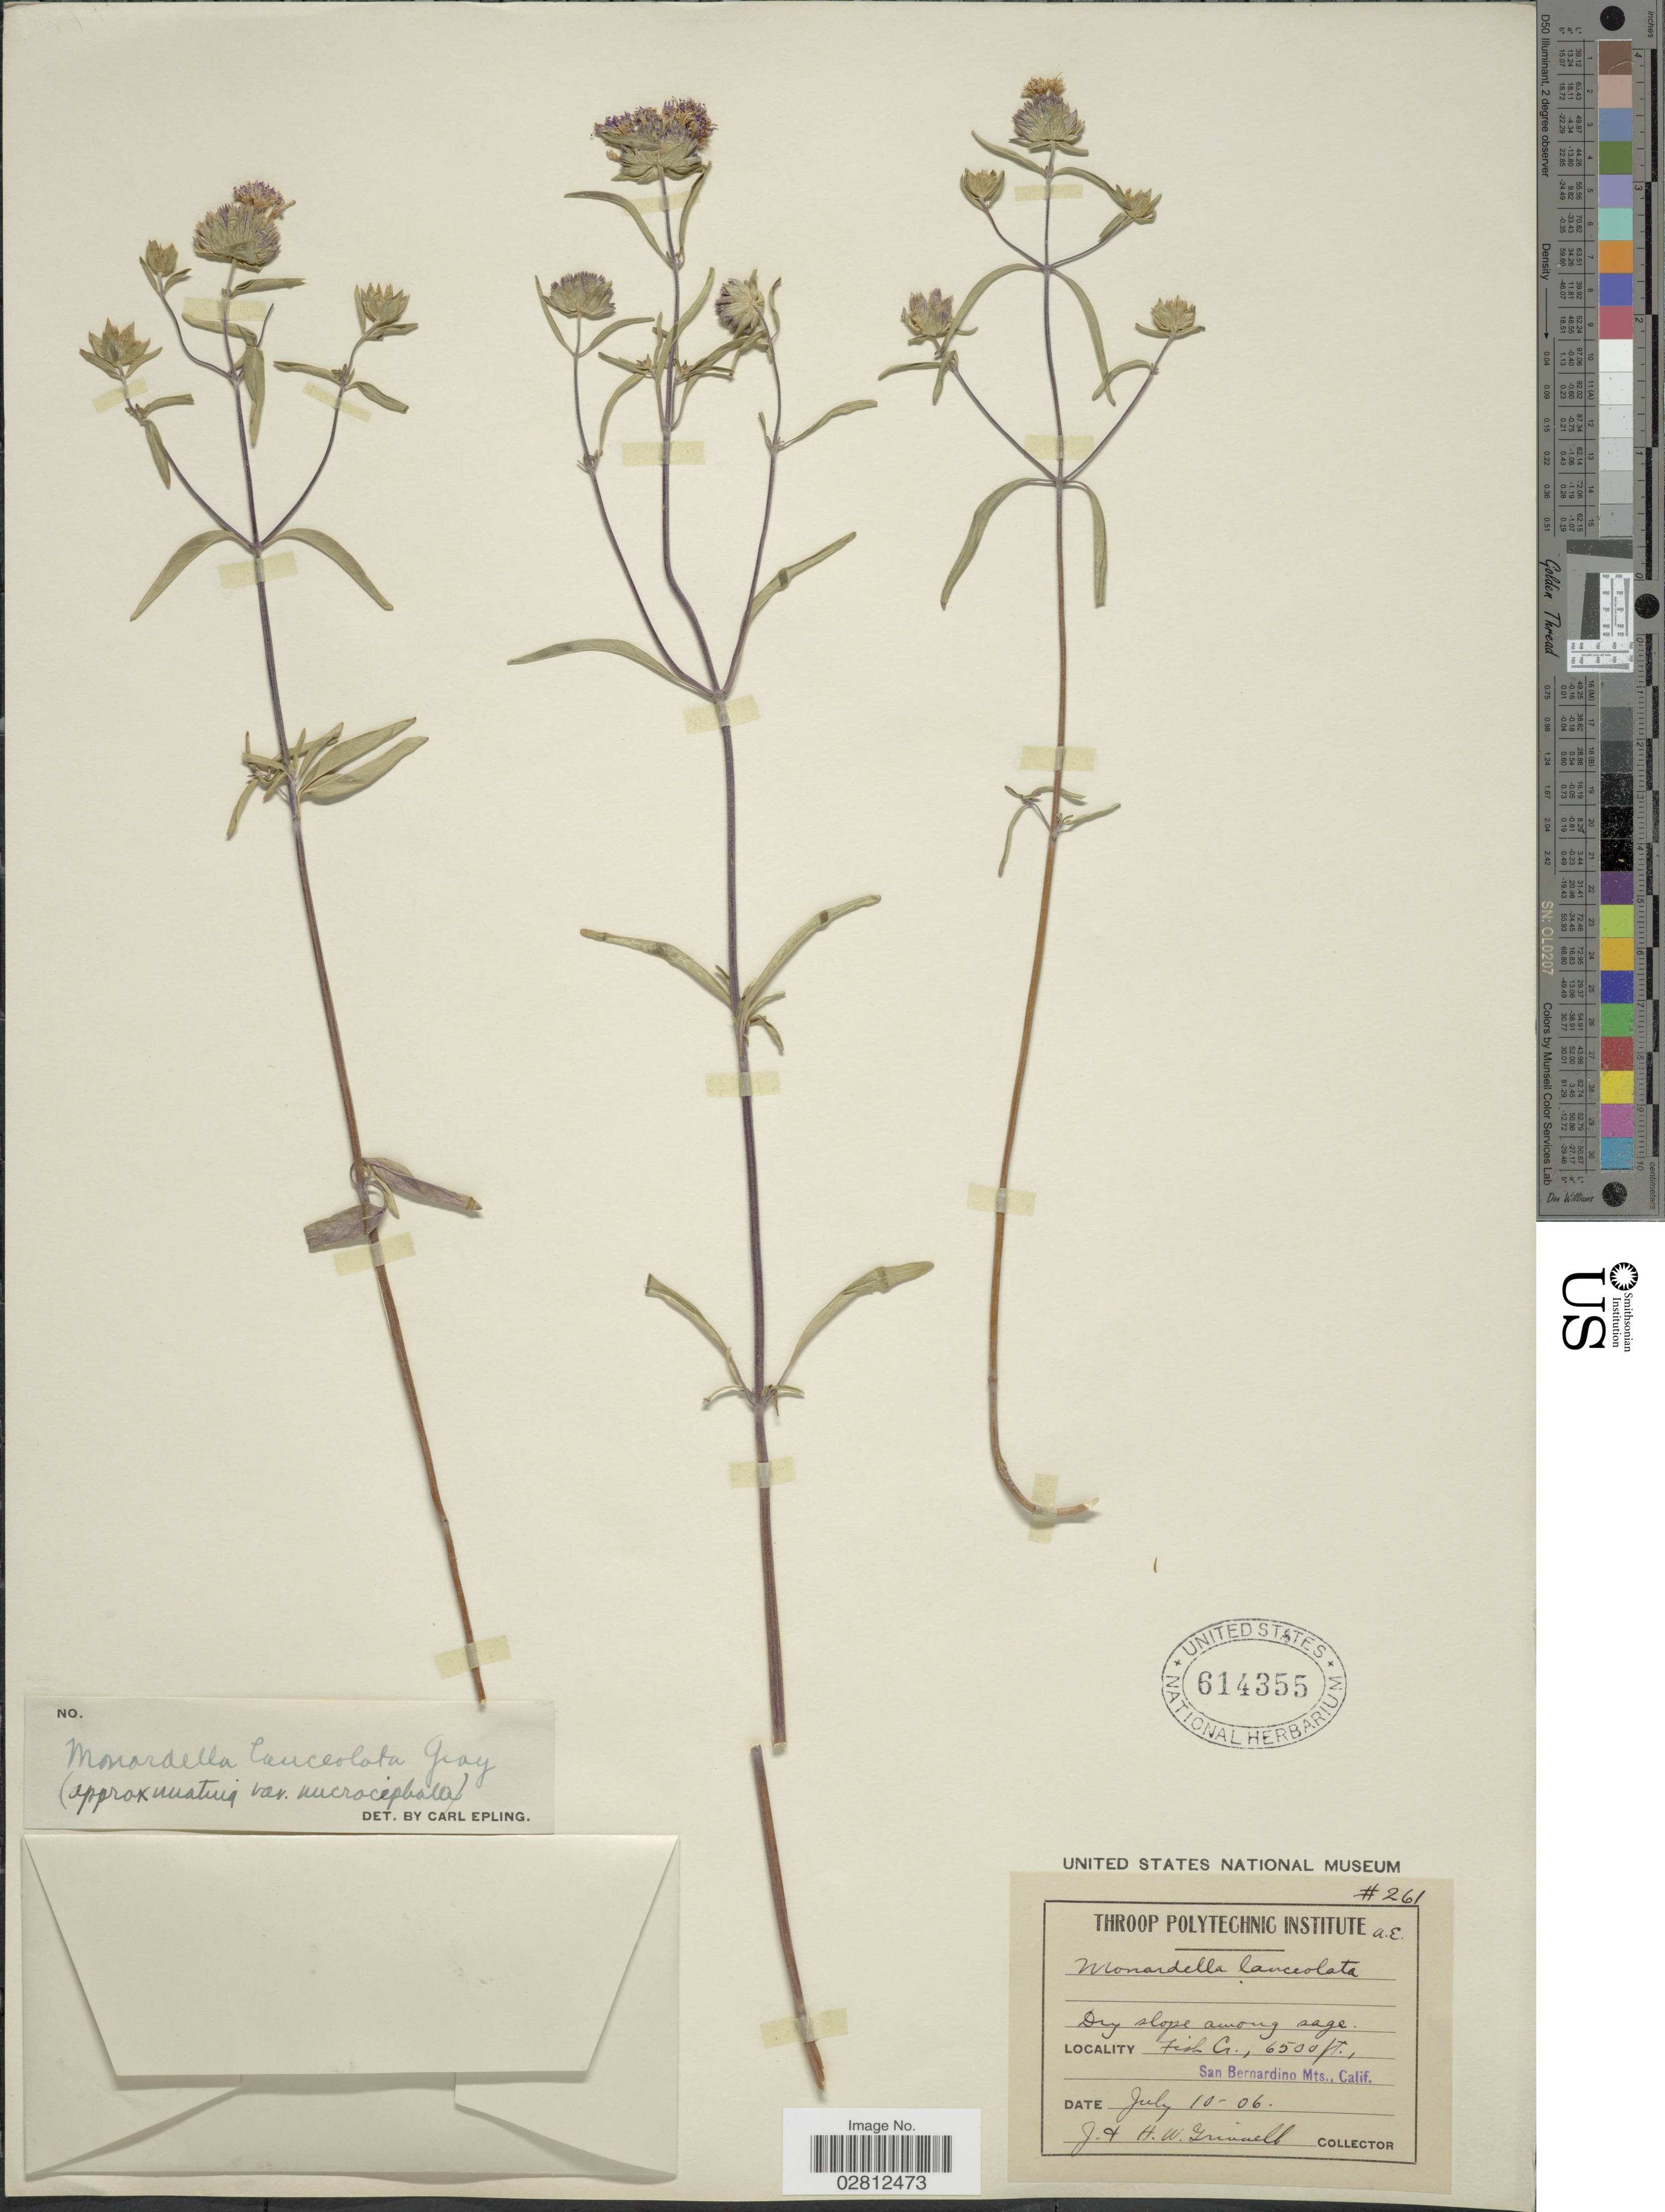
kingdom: Plantae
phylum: Tracheophyta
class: Magnoliopsida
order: Lamiales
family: Lamiaceae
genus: Monardella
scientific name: Monardella lanceolata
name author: A. Gray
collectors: J. Grinnell & H. Grinnell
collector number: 261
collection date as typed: Transcribed d/m/y: 10/7/6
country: United States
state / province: California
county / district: San Bernardino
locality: Fish Co., San Bernardino Mts., Calif.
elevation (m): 1981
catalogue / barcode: US 614355